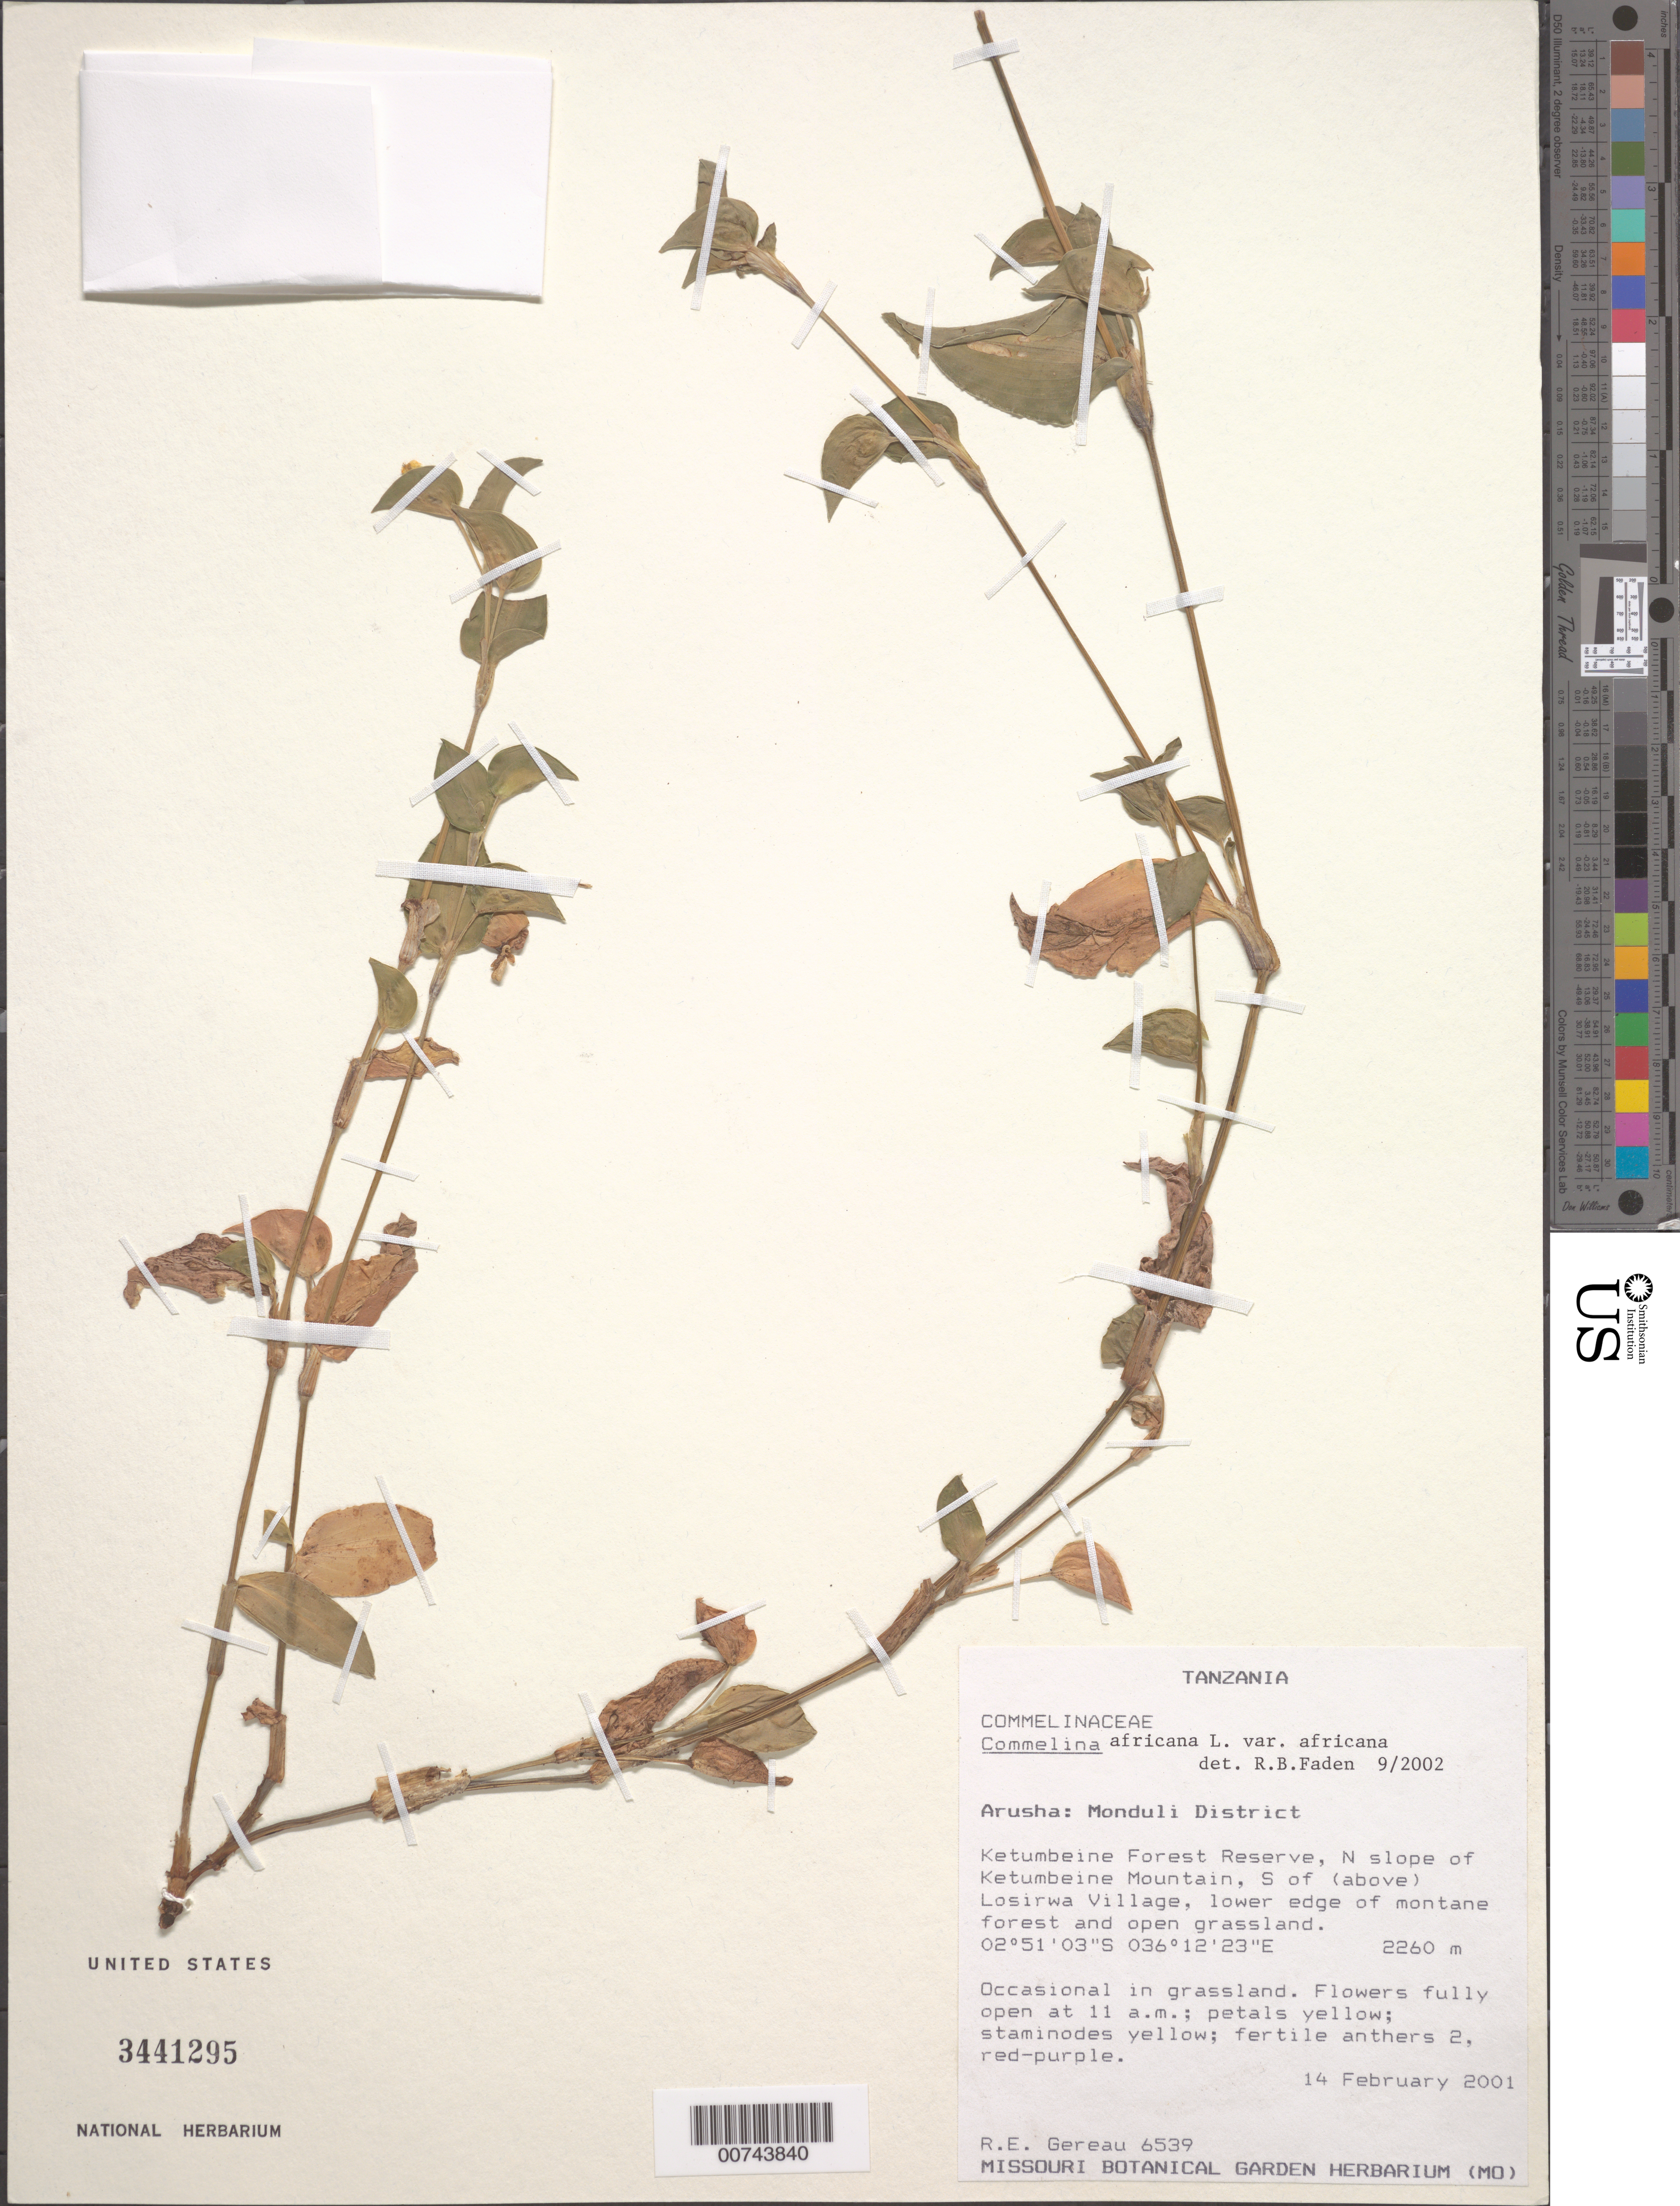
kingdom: Plantae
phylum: Tracheophyta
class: Liliopsida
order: Commelinales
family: Commelinaceae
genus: Commelina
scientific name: Commelina africana var. africana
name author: L.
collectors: R. E. Gereau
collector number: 6539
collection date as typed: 14 Feb 2001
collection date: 2001-02-14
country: Tanzania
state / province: Arusha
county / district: Monduli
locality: Ketumbeine Forest Reservek, N slope of Ketumbeine Mountain, S of Losirwa Village.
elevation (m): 2260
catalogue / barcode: US 3441295